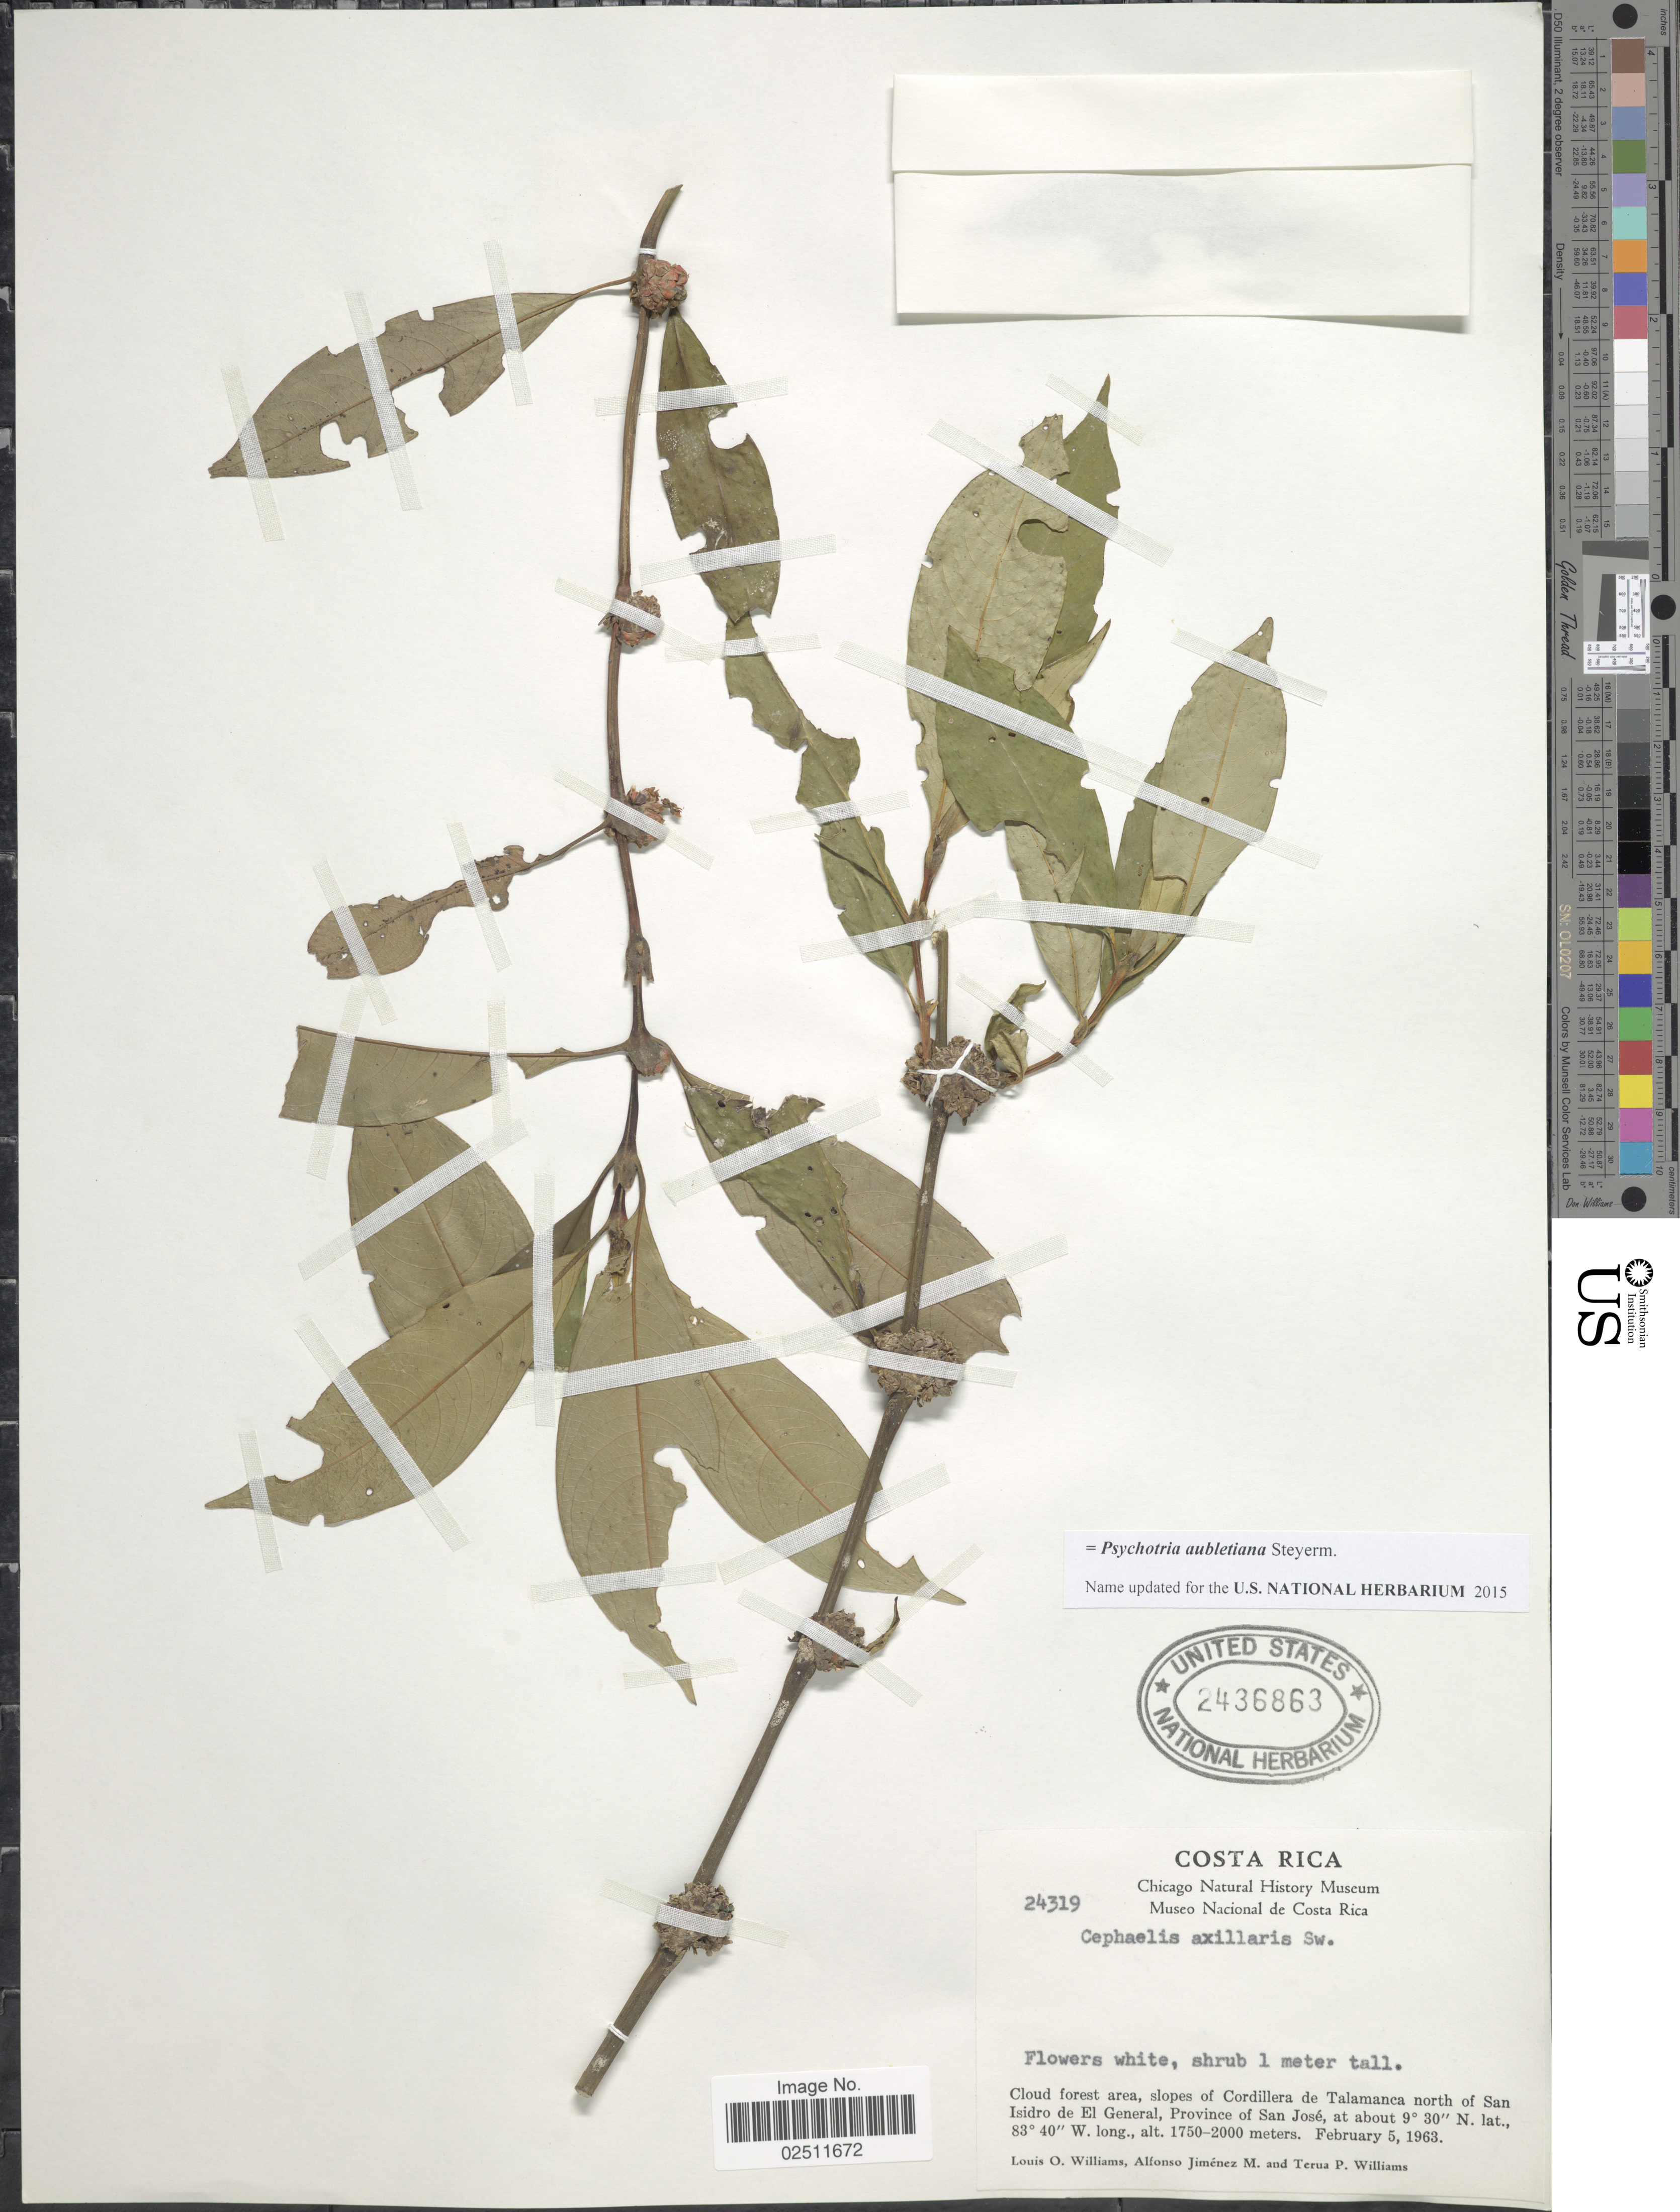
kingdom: Plantae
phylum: Tracheophyta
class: Magnoliopsida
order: Gentianales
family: Rubiaceae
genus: Psychotria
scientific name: Psychotria aubletiana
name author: Steyerm.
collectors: L. O. Williams, A. Jimenez M. & T. P. Williams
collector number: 24319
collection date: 1963-02-05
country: Costa Rica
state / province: San José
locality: Cloud forest area, slopes of Cordillera de Talamanca north of San Isidro de El General.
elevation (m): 1750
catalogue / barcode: US 2436863